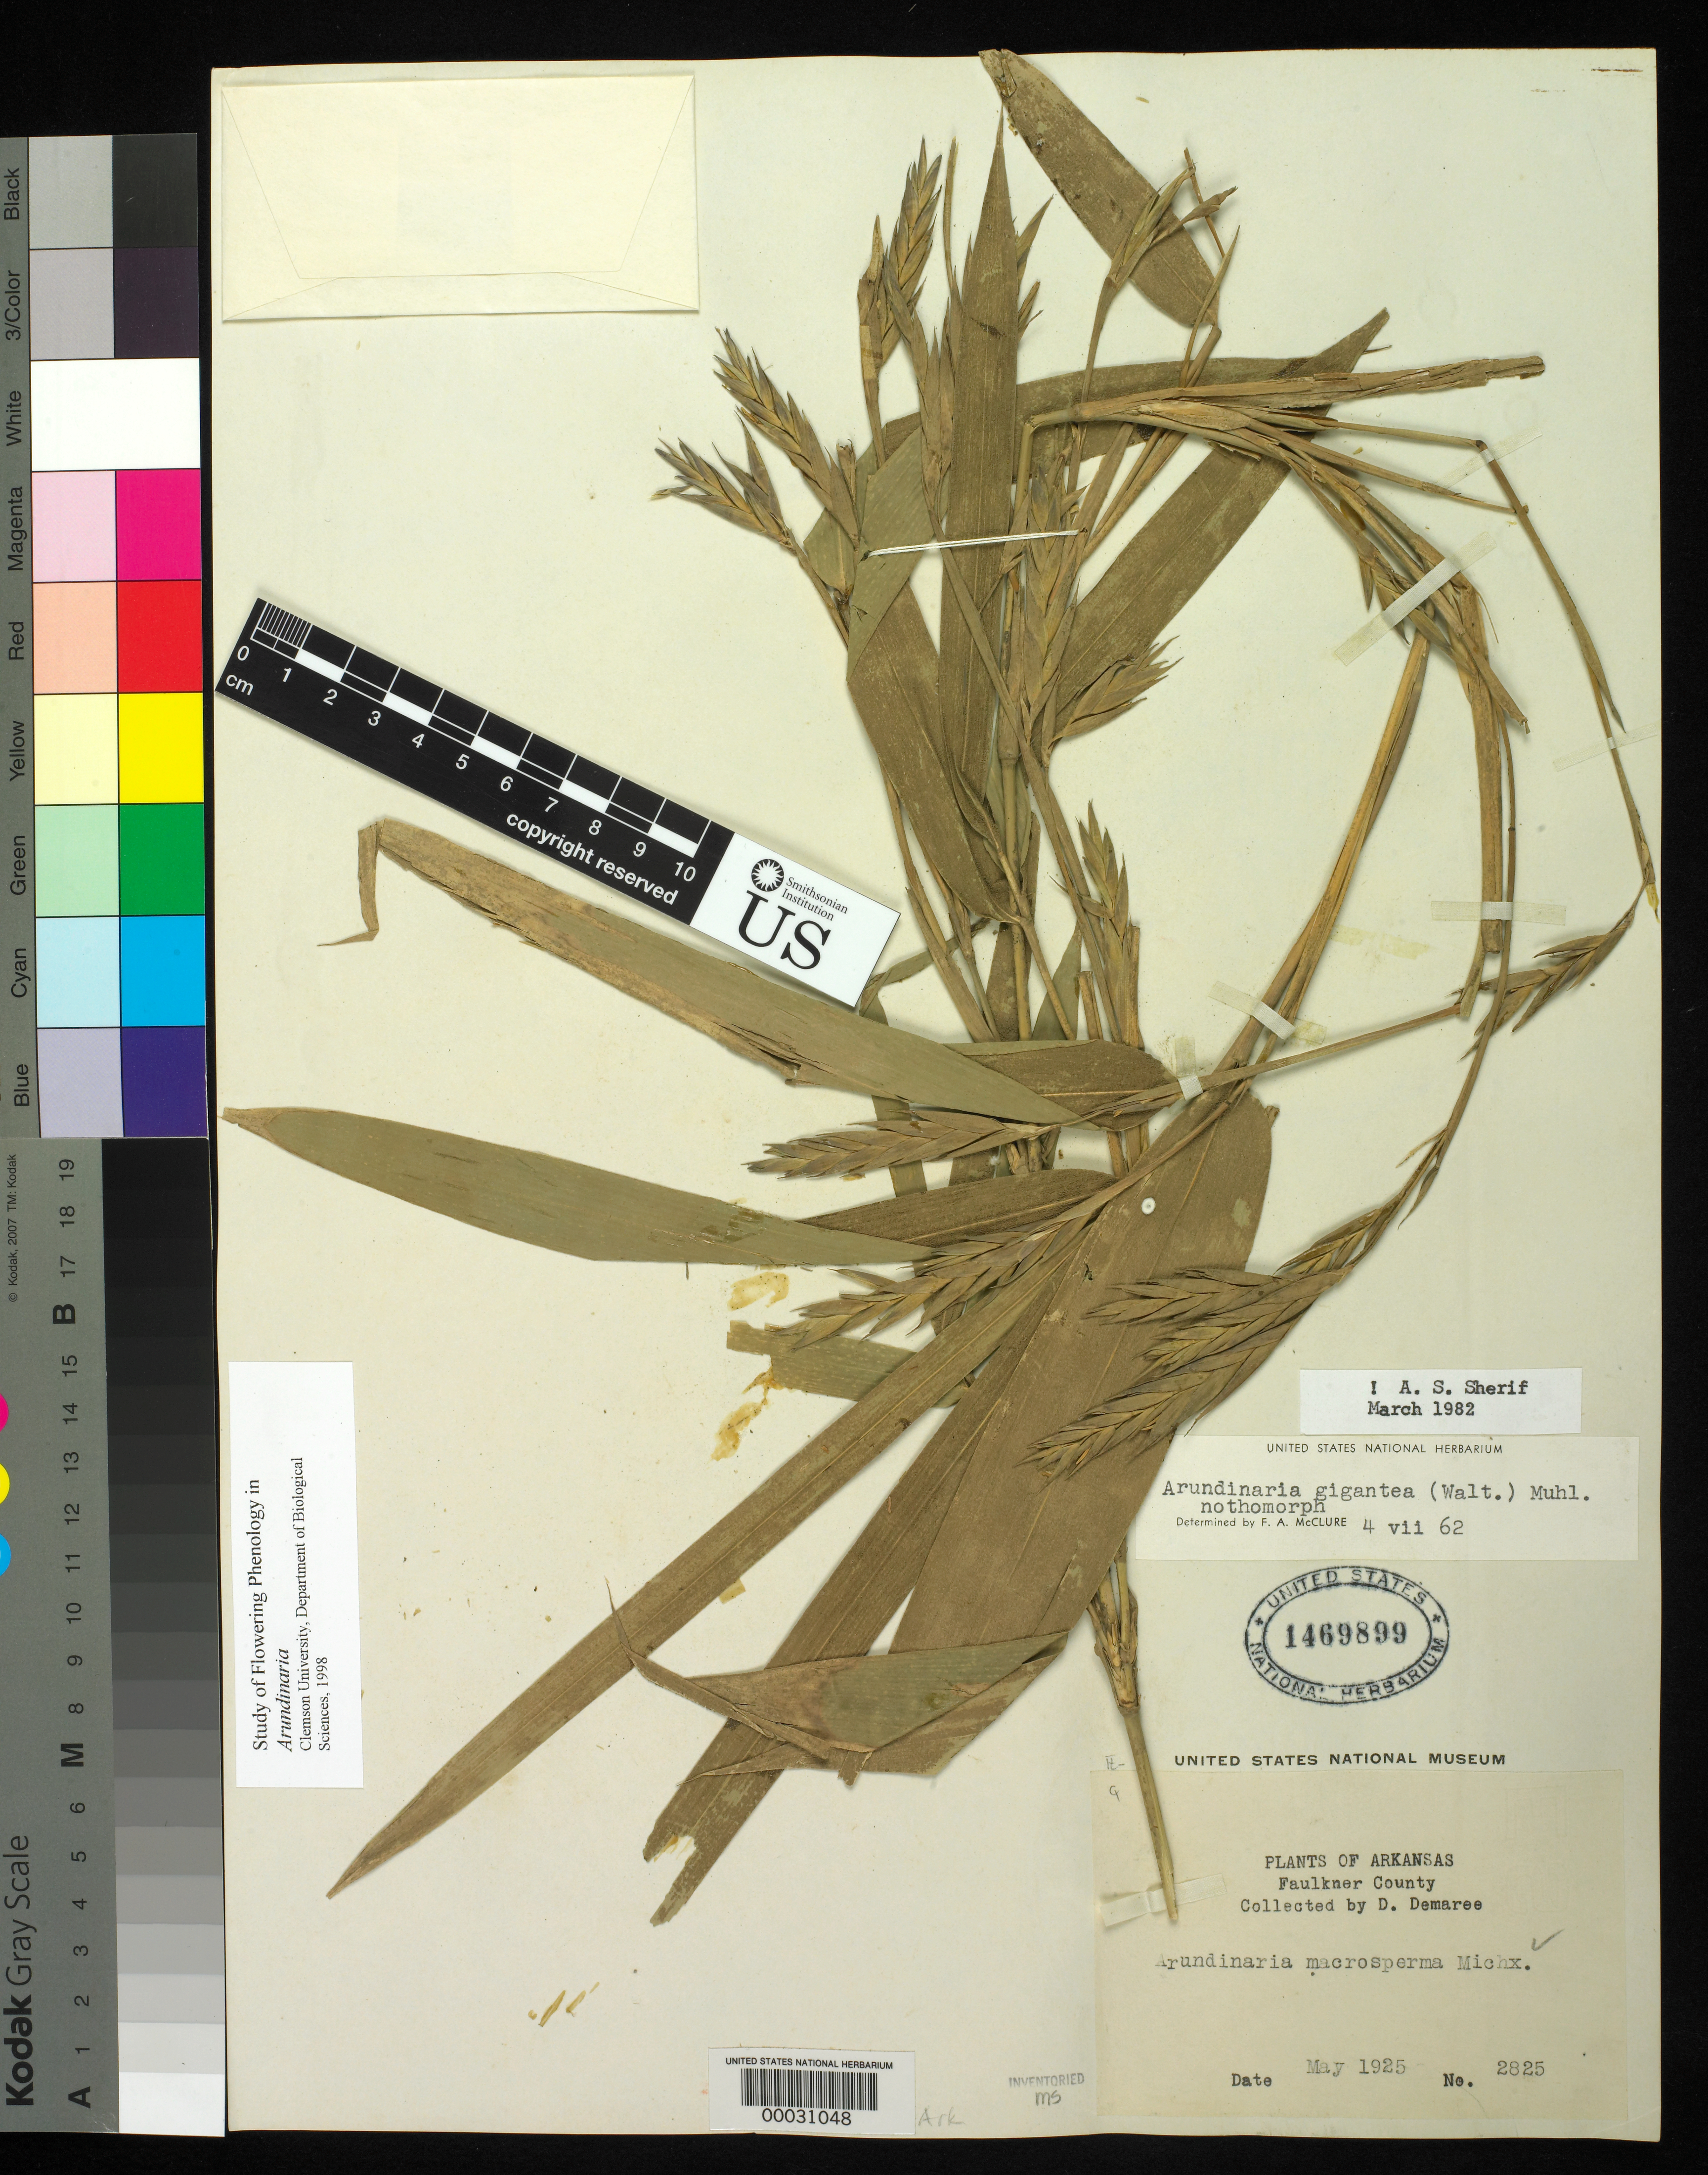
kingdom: Plantae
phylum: Tracheophyta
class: Liliopsida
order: Poales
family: Poaceae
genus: Arundinaria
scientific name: Arundinaria gigantea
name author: (Walter) Muhl.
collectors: D. Demaree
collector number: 2825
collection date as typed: May 1825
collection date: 1825-05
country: United States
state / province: Arkansas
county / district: Faulkner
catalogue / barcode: US 1469899